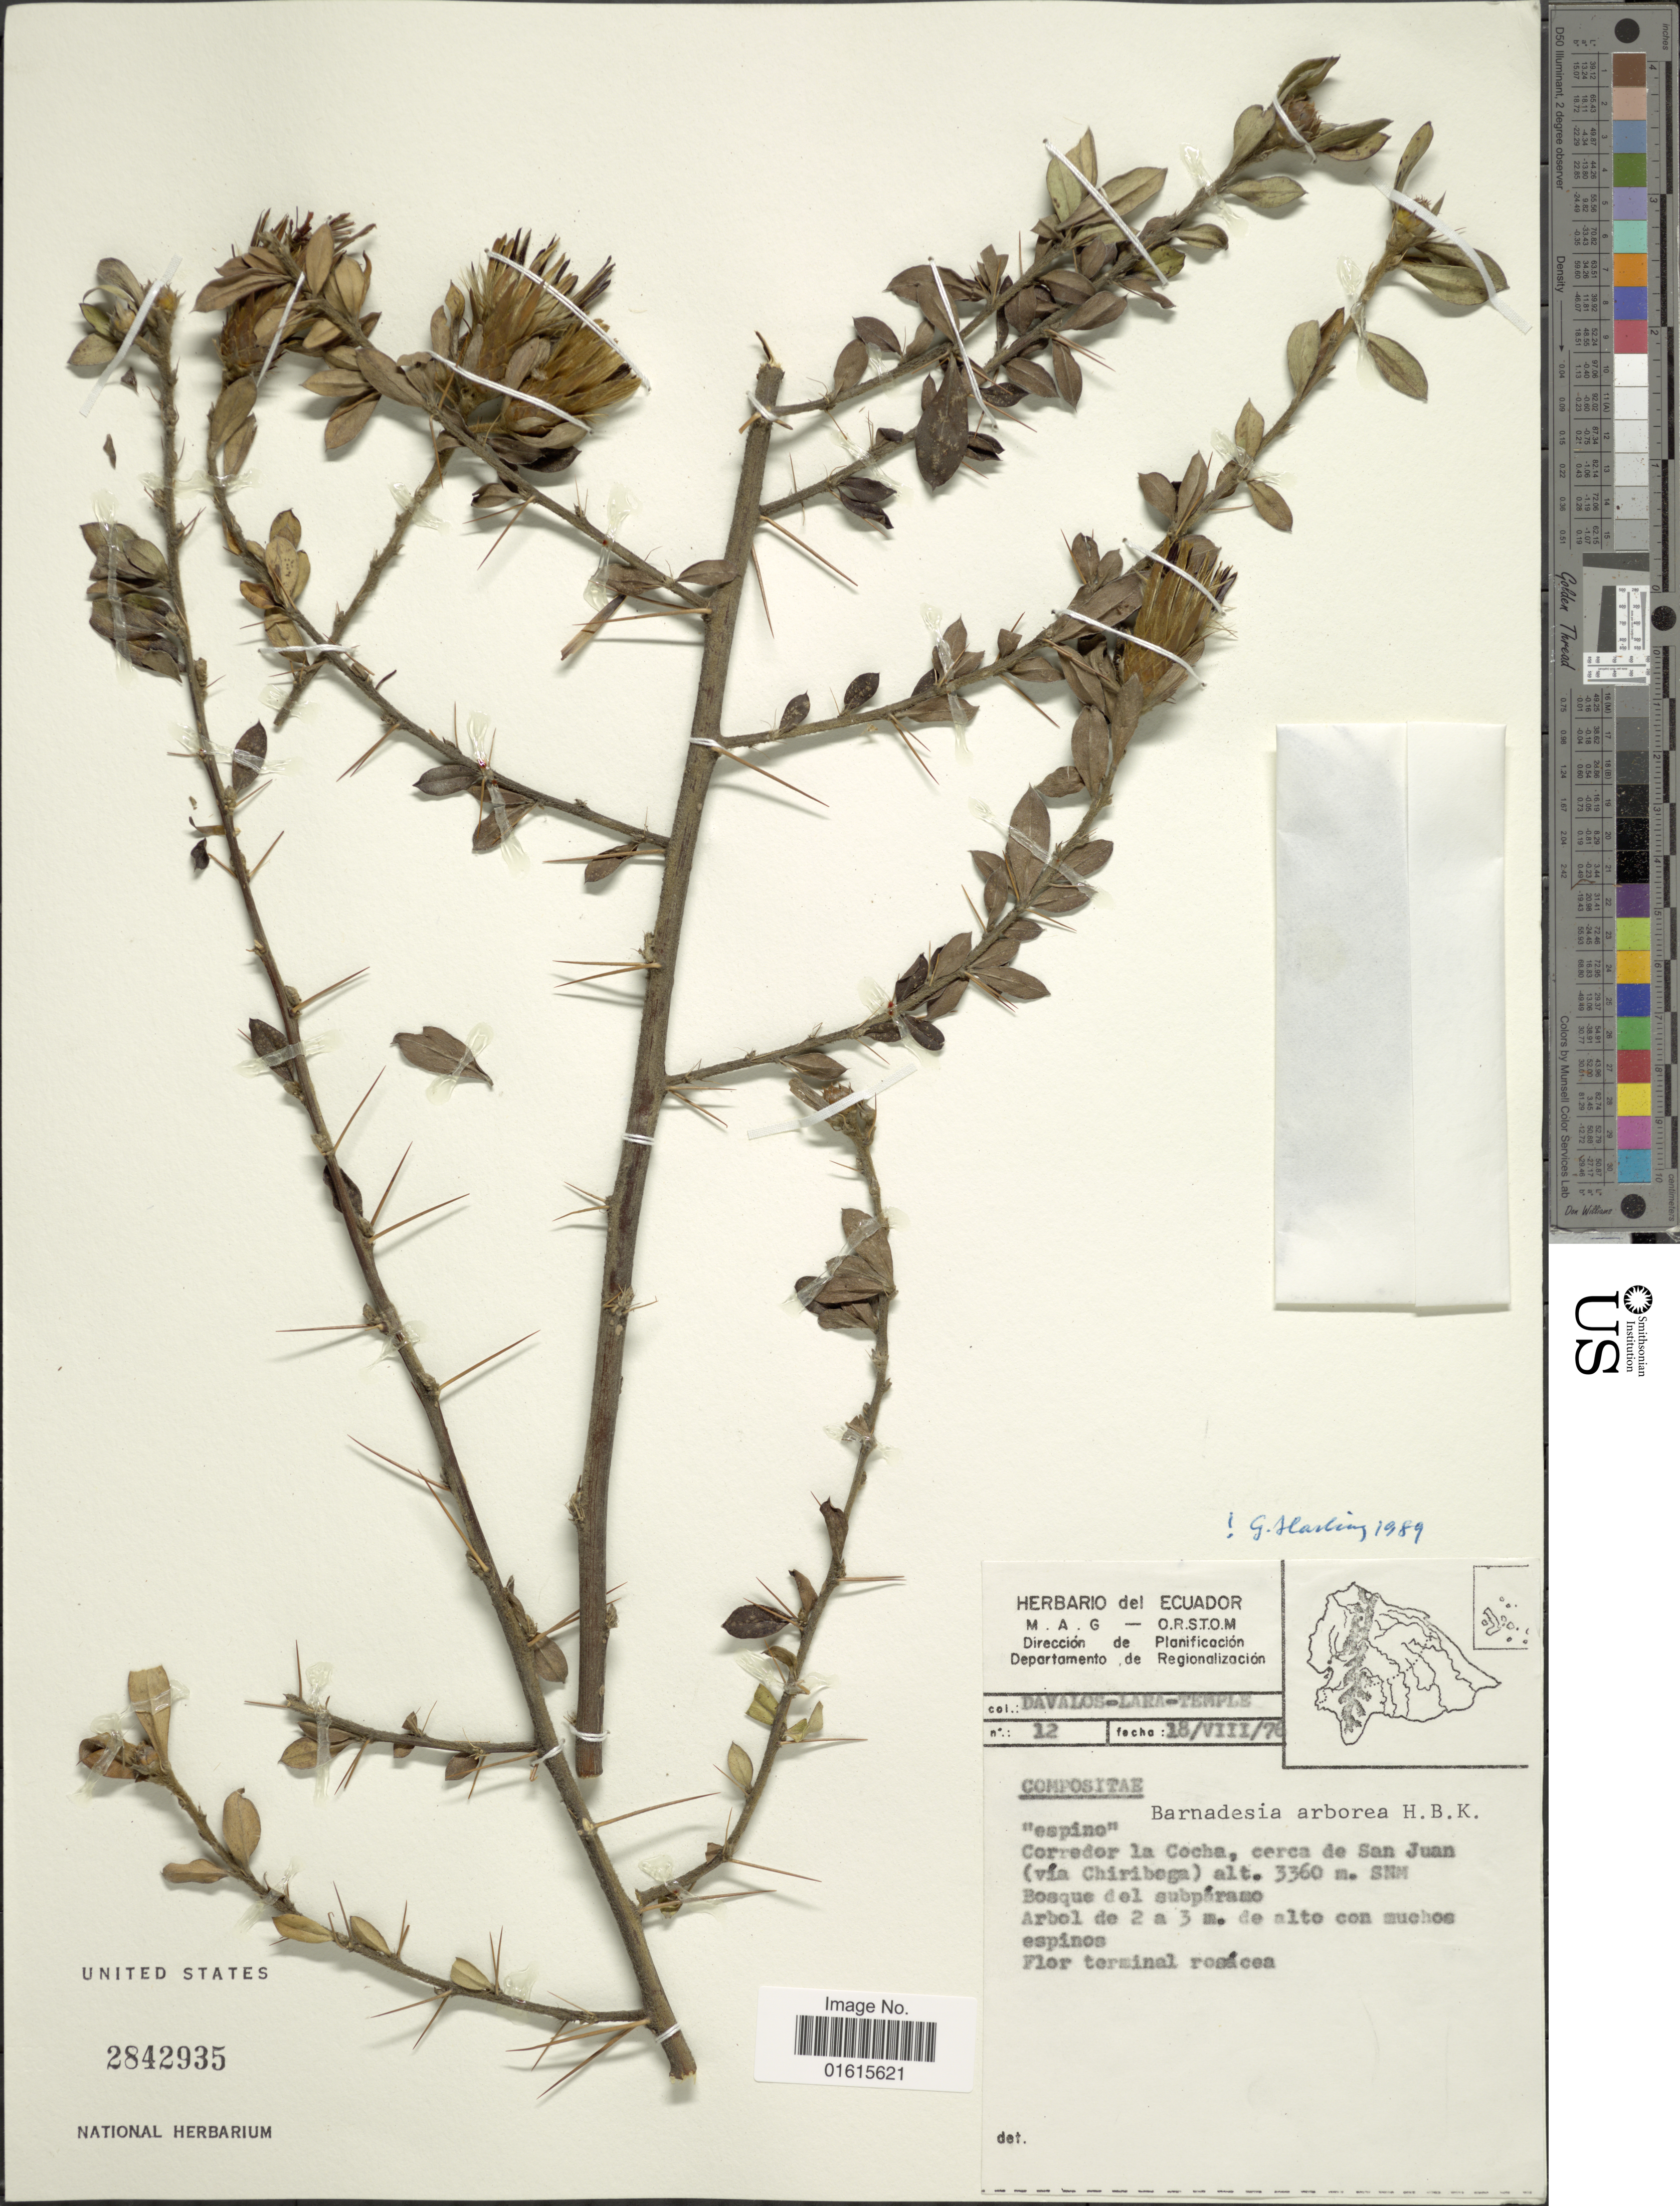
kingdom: Plantae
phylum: Tracheophyta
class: Magnoliopsida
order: Asterales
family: Asteraceae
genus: Barnadesia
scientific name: Barnadesia arborea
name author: Kunth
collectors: Davalos, Lara & Temple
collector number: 12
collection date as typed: Transcribed d/m/y: 18/8/76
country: Ecuador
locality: Corredor la Cocha, cerca de San Juan (via Chiriboga) SNM Bosque del subparamo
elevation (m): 3360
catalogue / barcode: US 2842935